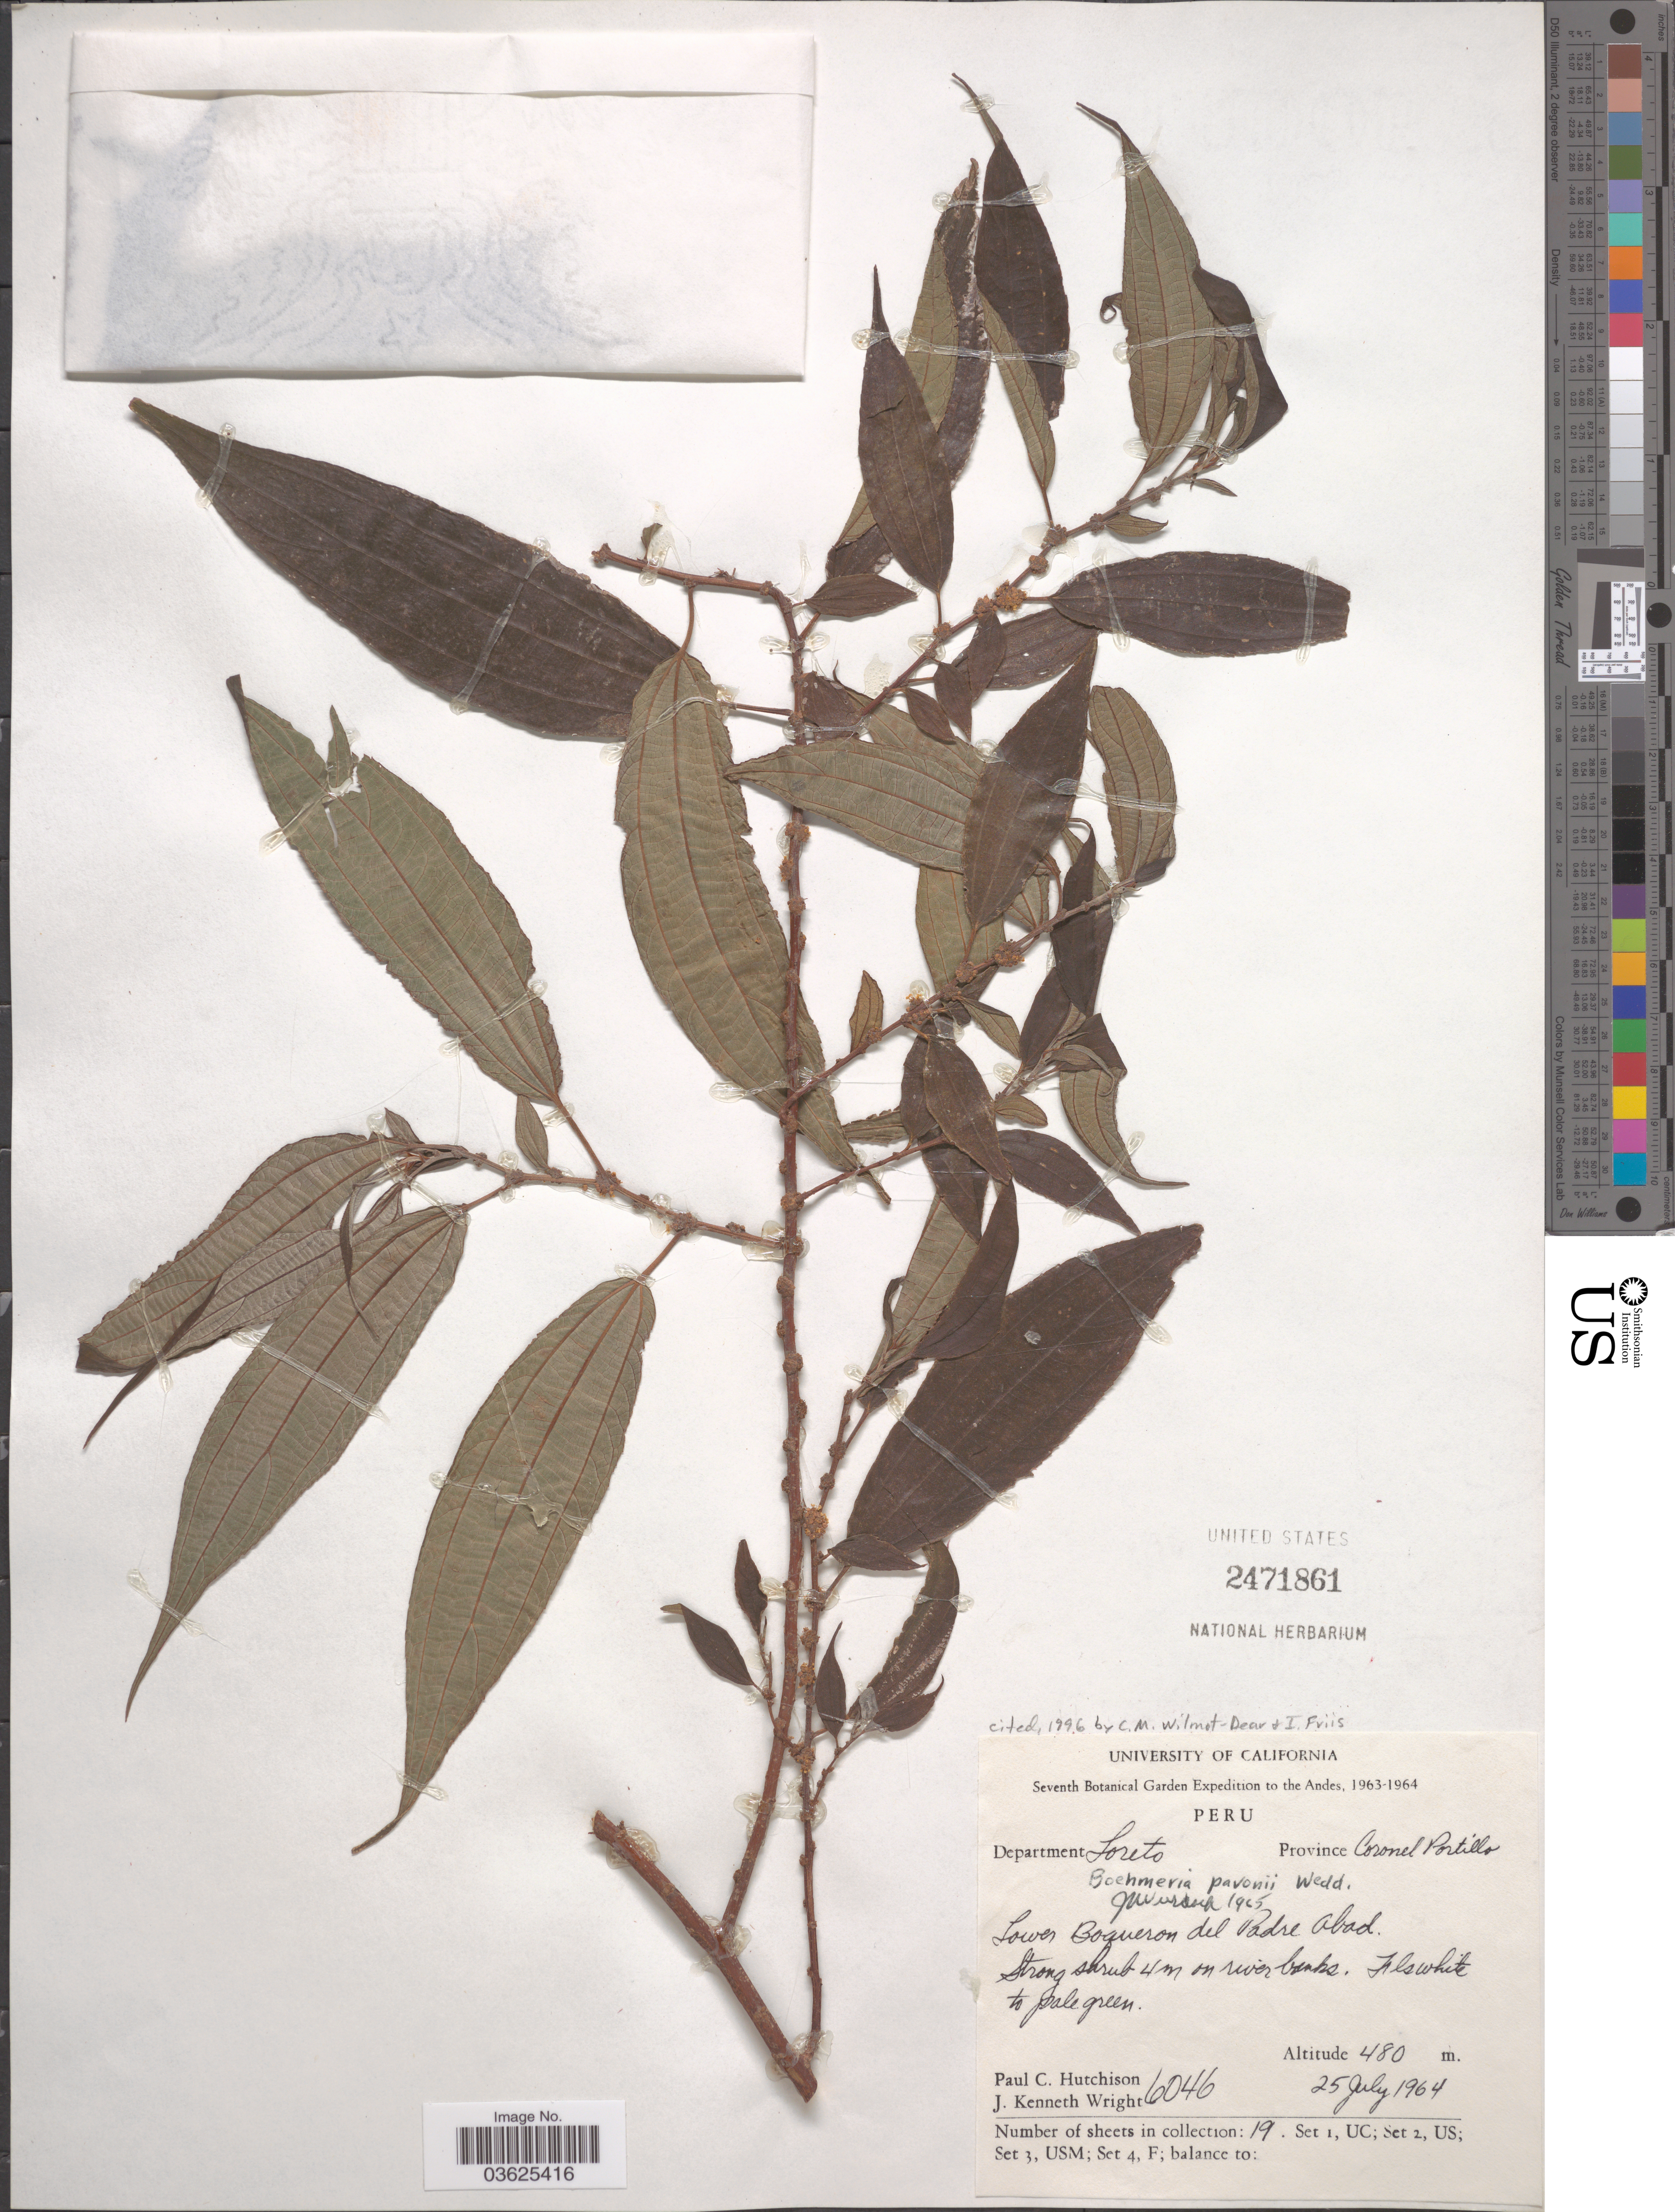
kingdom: Plantae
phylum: Tracheophyta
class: Magnoliopsida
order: Rosales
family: Urticaceae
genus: Boehmeria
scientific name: Boehmeria pavonii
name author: Wedd.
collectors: P. C. Hutchison & J. K. Wright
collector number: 6046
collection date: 1964-07-25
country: Peru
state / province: Loreto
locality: Andes. Department Loreto. Province Coronel Portillo. Lower Boqueron del Padre Abad.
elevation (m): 480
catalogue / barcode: US 2471861